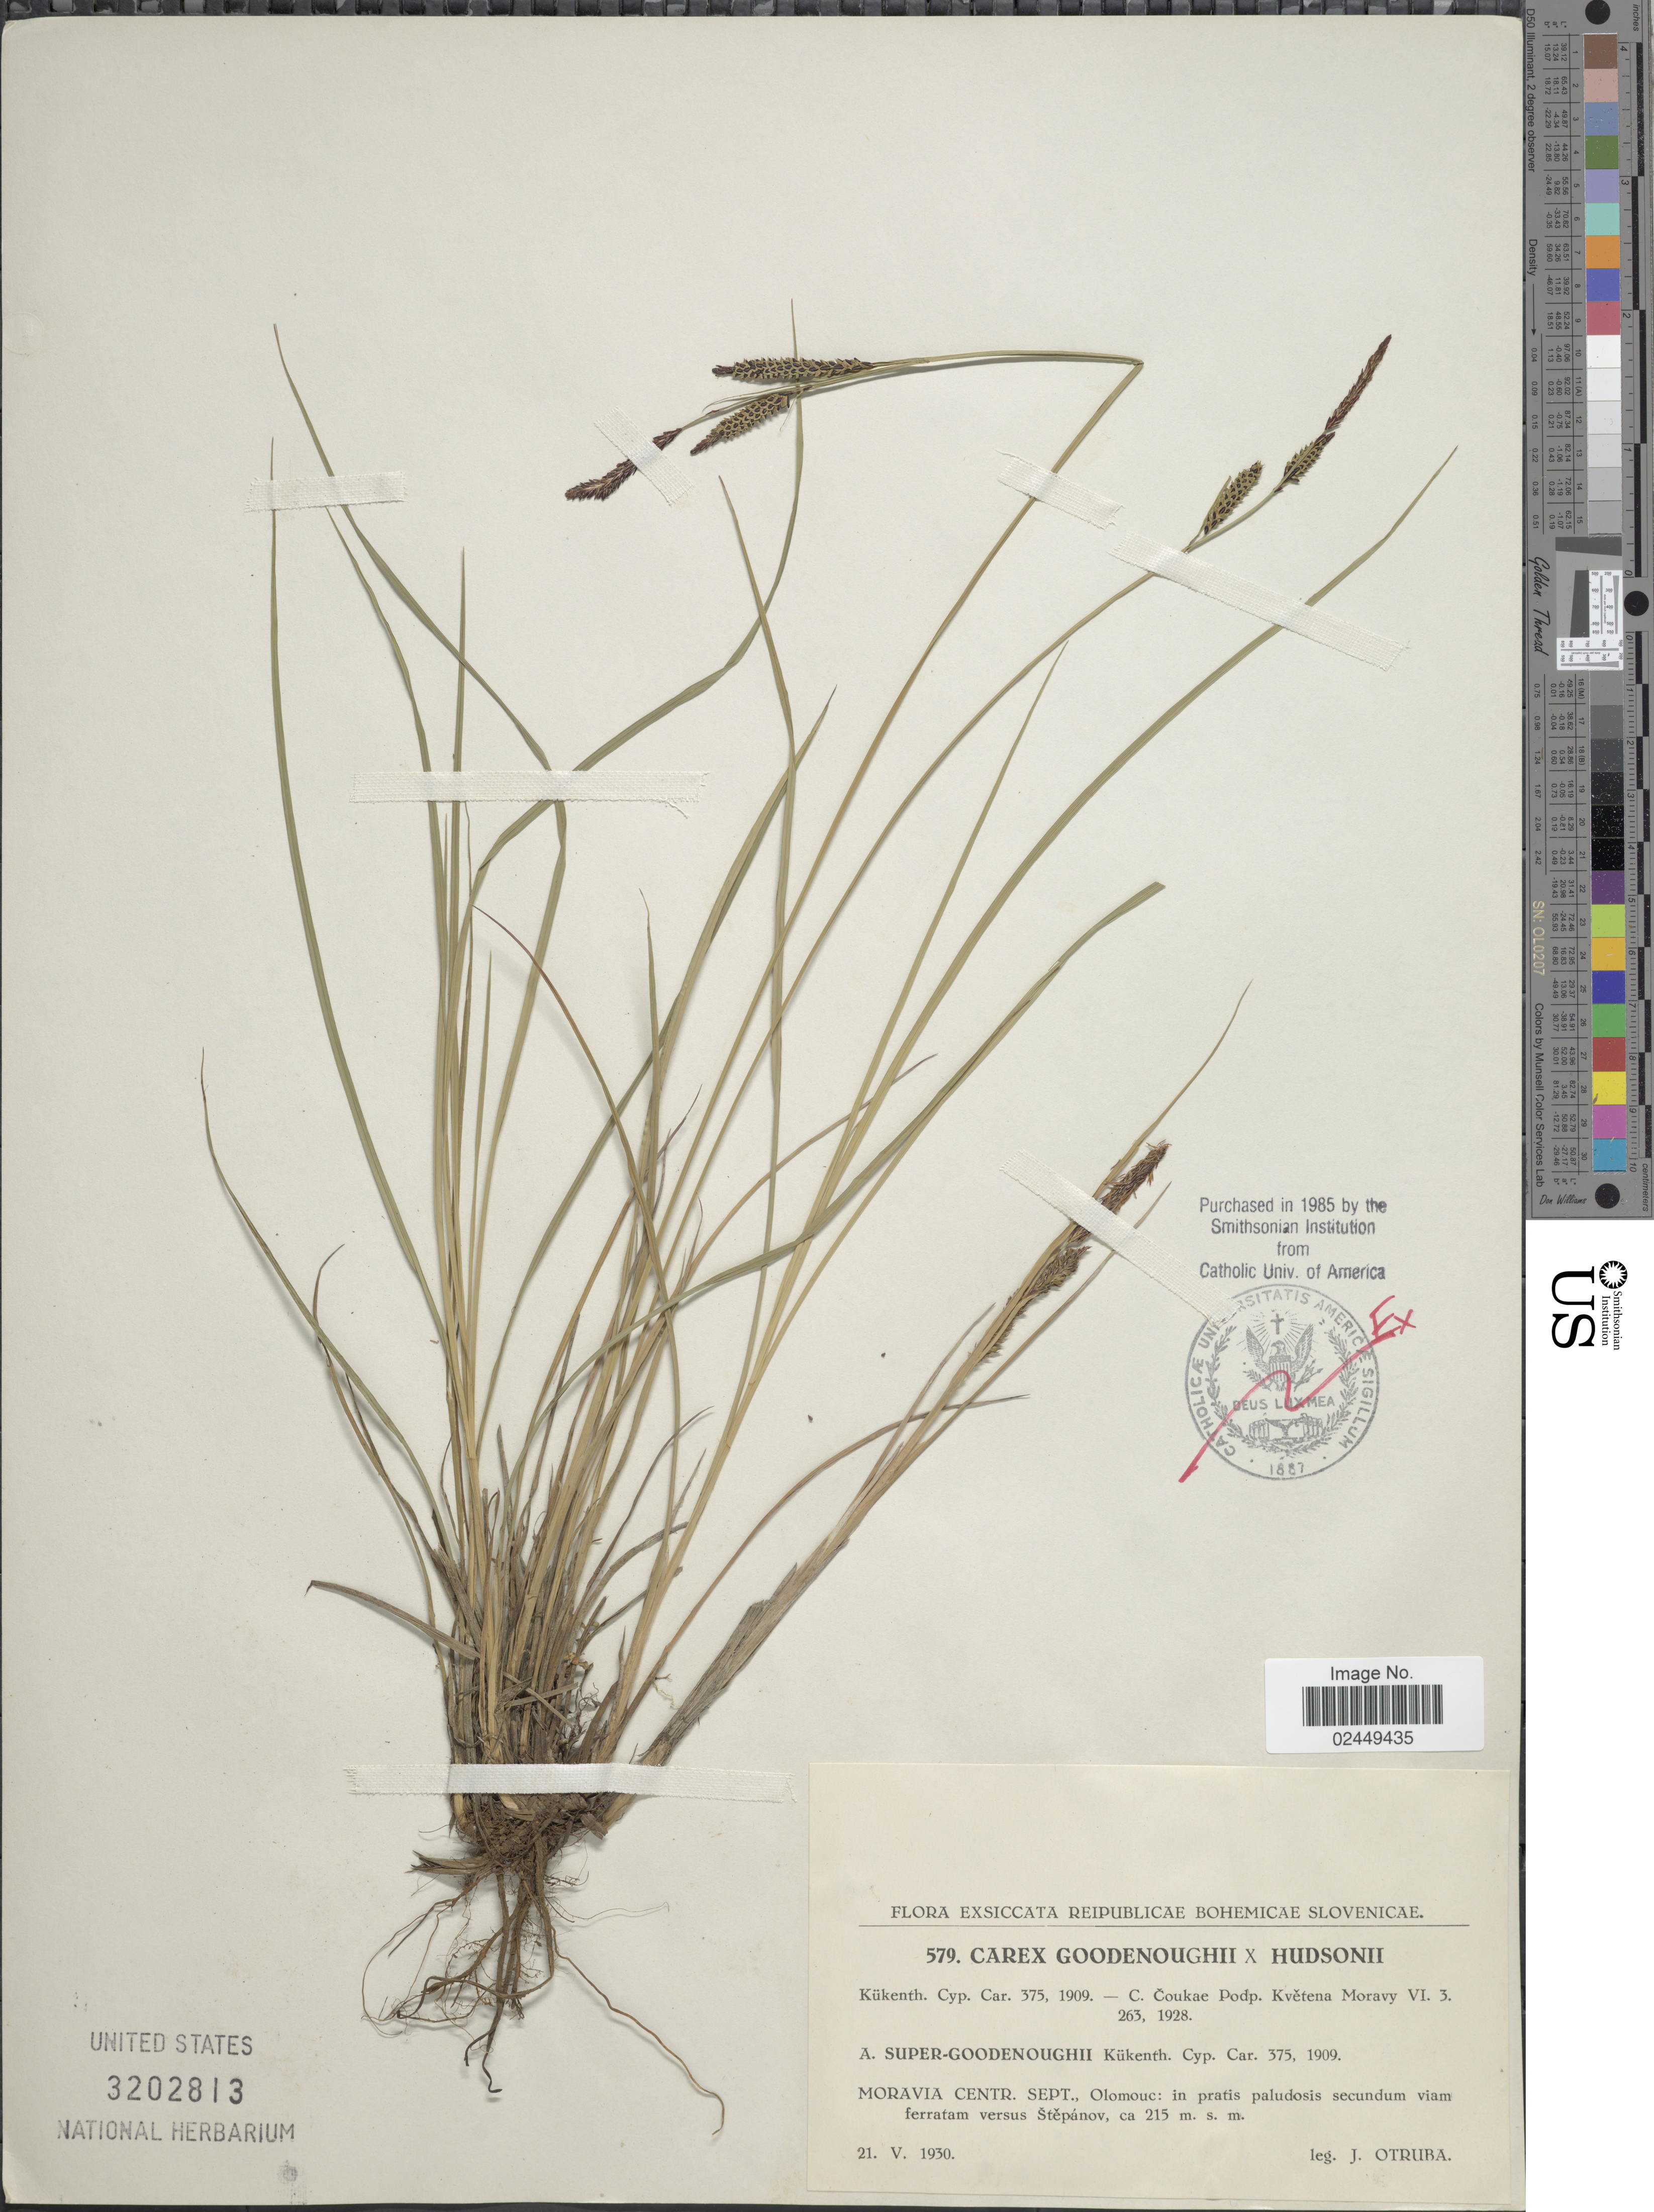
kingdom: Plantae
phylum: Tracheophyta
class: Liliopsida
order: Poales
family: Cyperaceae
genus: Carex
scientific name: Carex nigra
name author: (L.) Reichard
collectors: J. Otruba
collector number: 579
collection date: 1930-05-21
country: Czechia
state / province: Olomouc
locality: Reipublicae Bohemicae Slovenicae [unsure placement], Moravia Centr. Septentr.: Olomouc, Litovel, in paludosis ad viam ferratam prope Stepanov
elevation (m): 215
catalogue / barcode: US 3202813